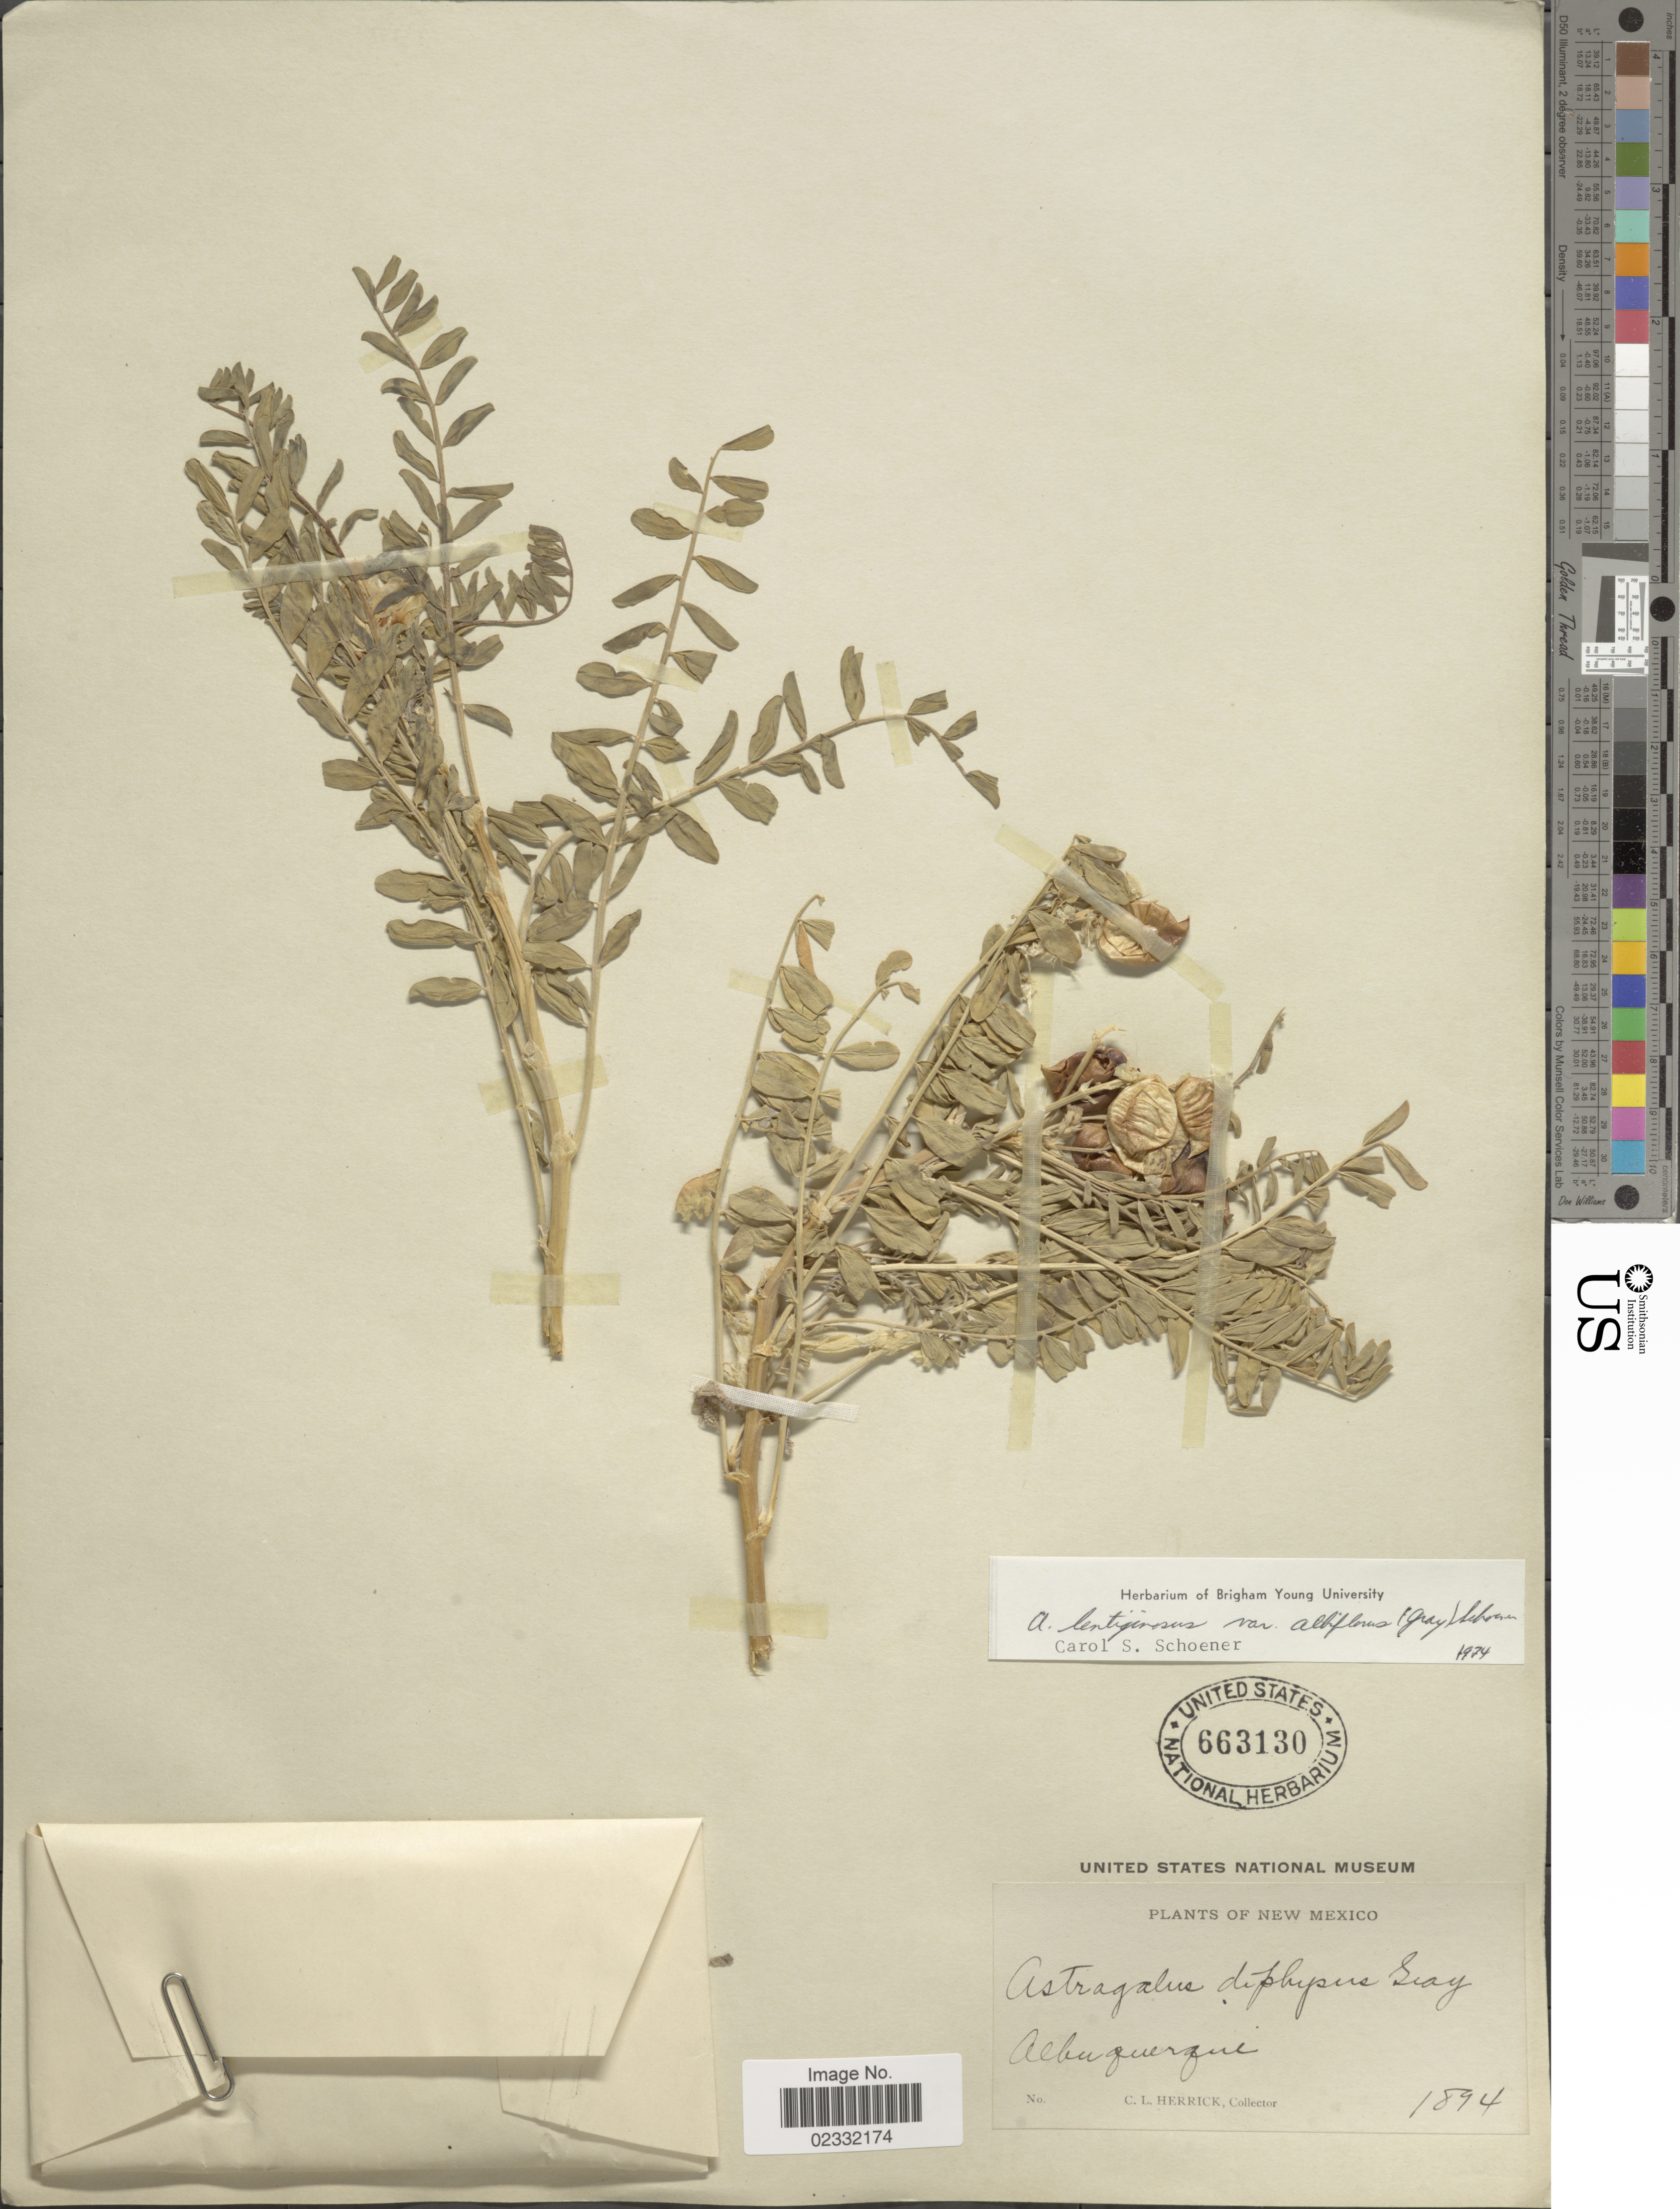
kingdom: Plantae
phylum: Tracheophyta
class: Magnoliopsida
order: Fabales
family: Fabaceae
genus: Astragalus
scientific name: Astragalus lentiginosus var. albiflorus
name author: (A. Gray) Schoener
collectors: C. Herrick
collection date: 1894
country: United States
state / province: New Mexico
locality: Albuquerque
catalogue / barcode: US 663130